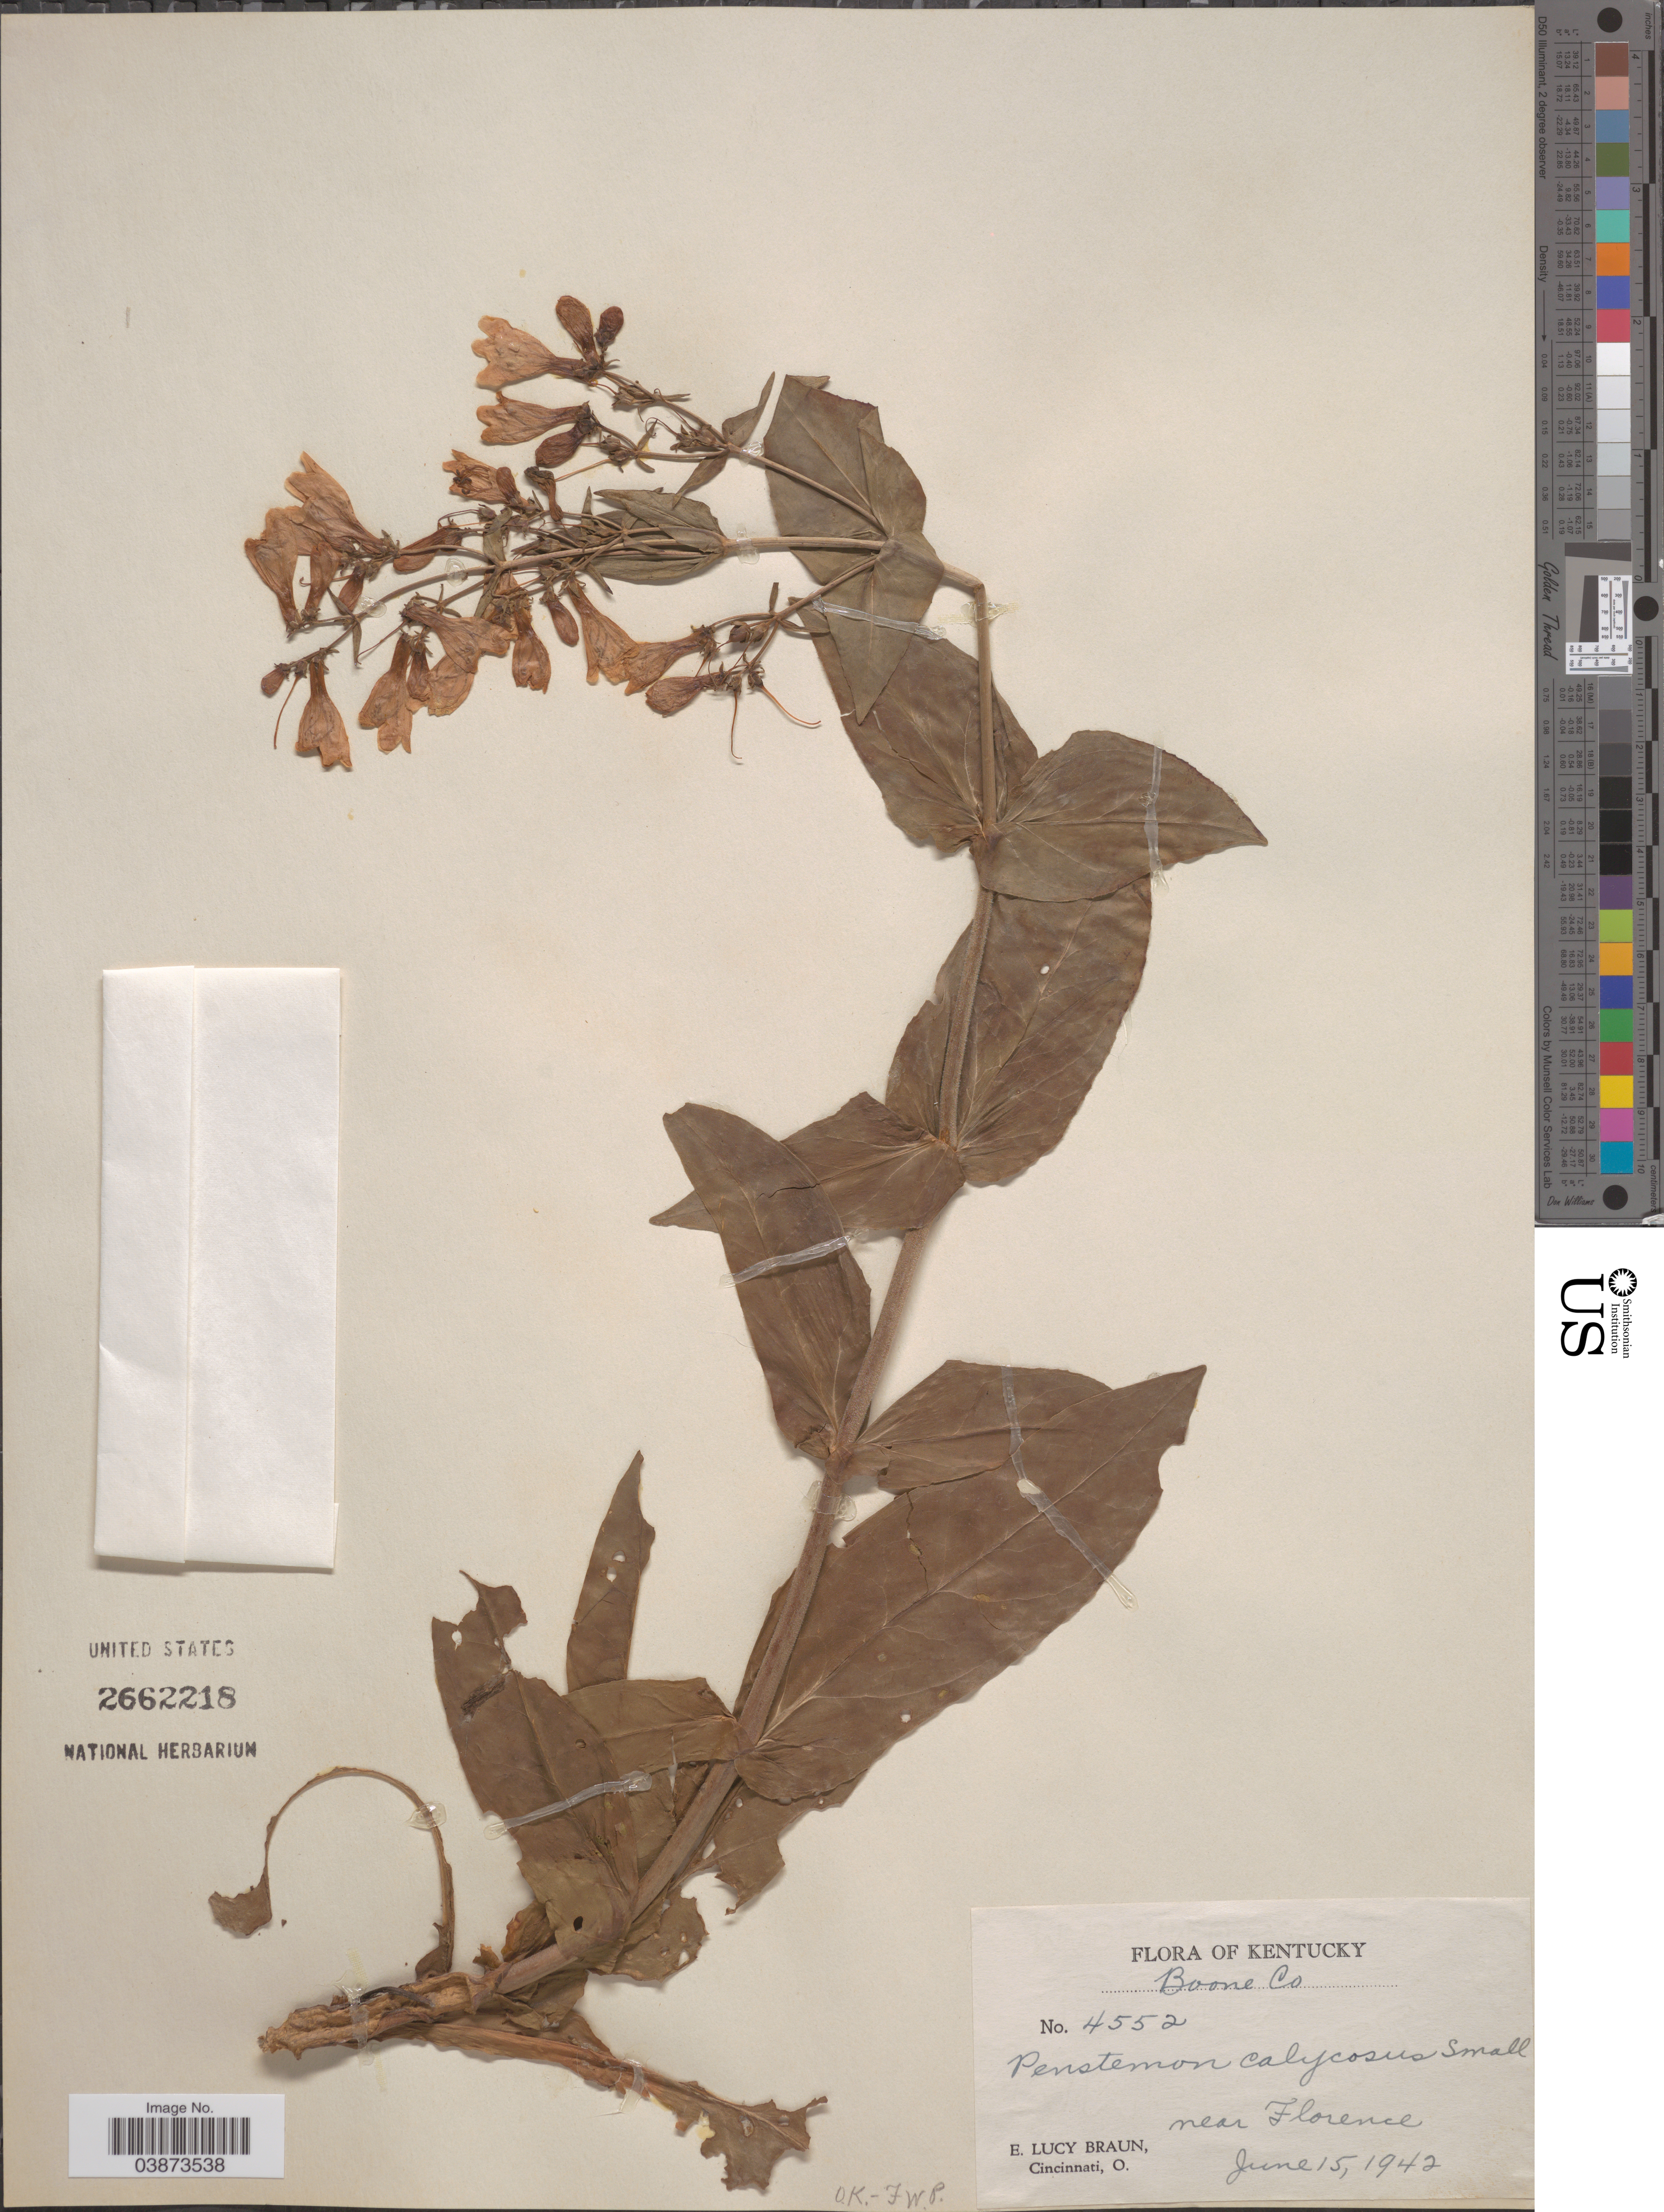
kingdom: Plantae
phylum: Tracheophyta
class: Magnoliopsida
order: Lamiales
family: Plantaginaceae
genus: Penstemon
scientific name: Penstemon calycosus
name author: Small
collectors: E. L. Braun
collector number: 4552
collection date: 1942-06-15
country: United States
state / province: Kentucky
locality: Boone Co. Near Florence.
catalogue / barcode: US 2662218